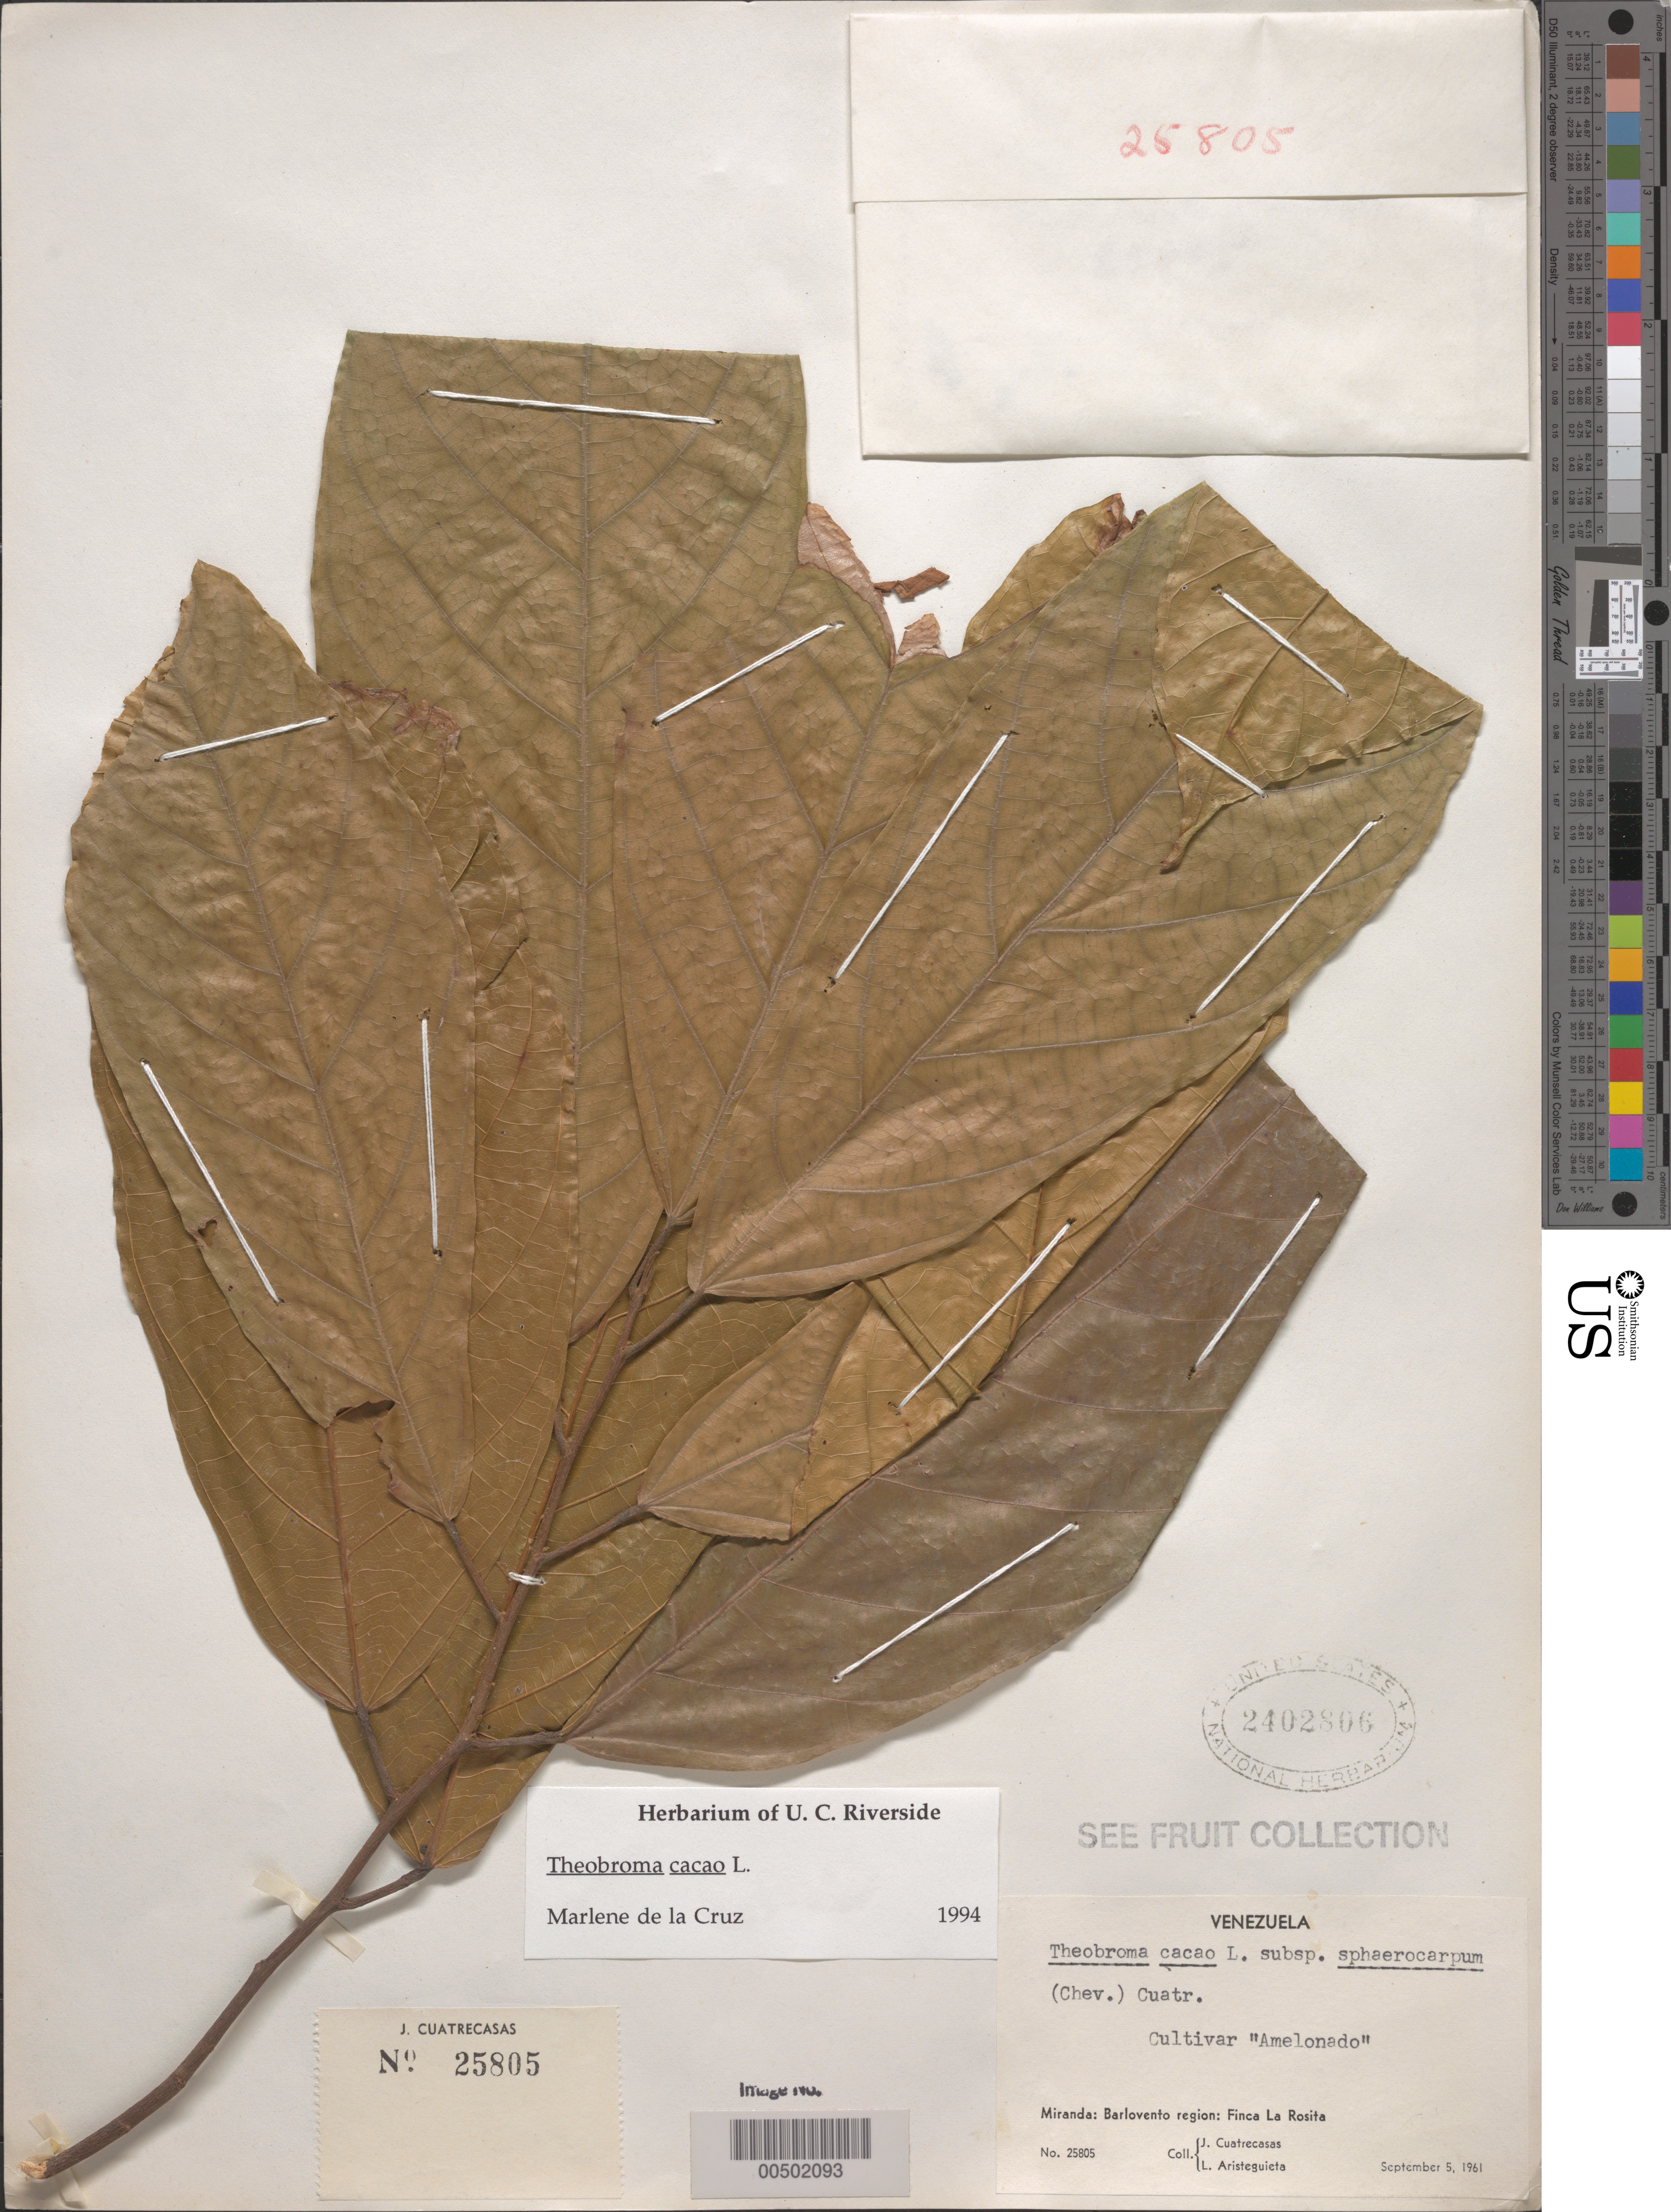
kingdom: Plantae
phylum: Tracheophyta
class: Magnoliopsida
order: Malvales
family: Malvaceae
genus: Theobroma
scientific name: Theobroma cacao 'Amelonado'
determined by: de la Cruz, M.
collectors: J. Cuatrecasas & L. Aristeguieta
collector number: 25805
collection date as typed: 05 Sep 1961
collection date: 1961-09-05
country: Venezuela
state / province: Miranda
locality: Barlovento region, Finca La Rosita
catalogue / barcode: US 2402806